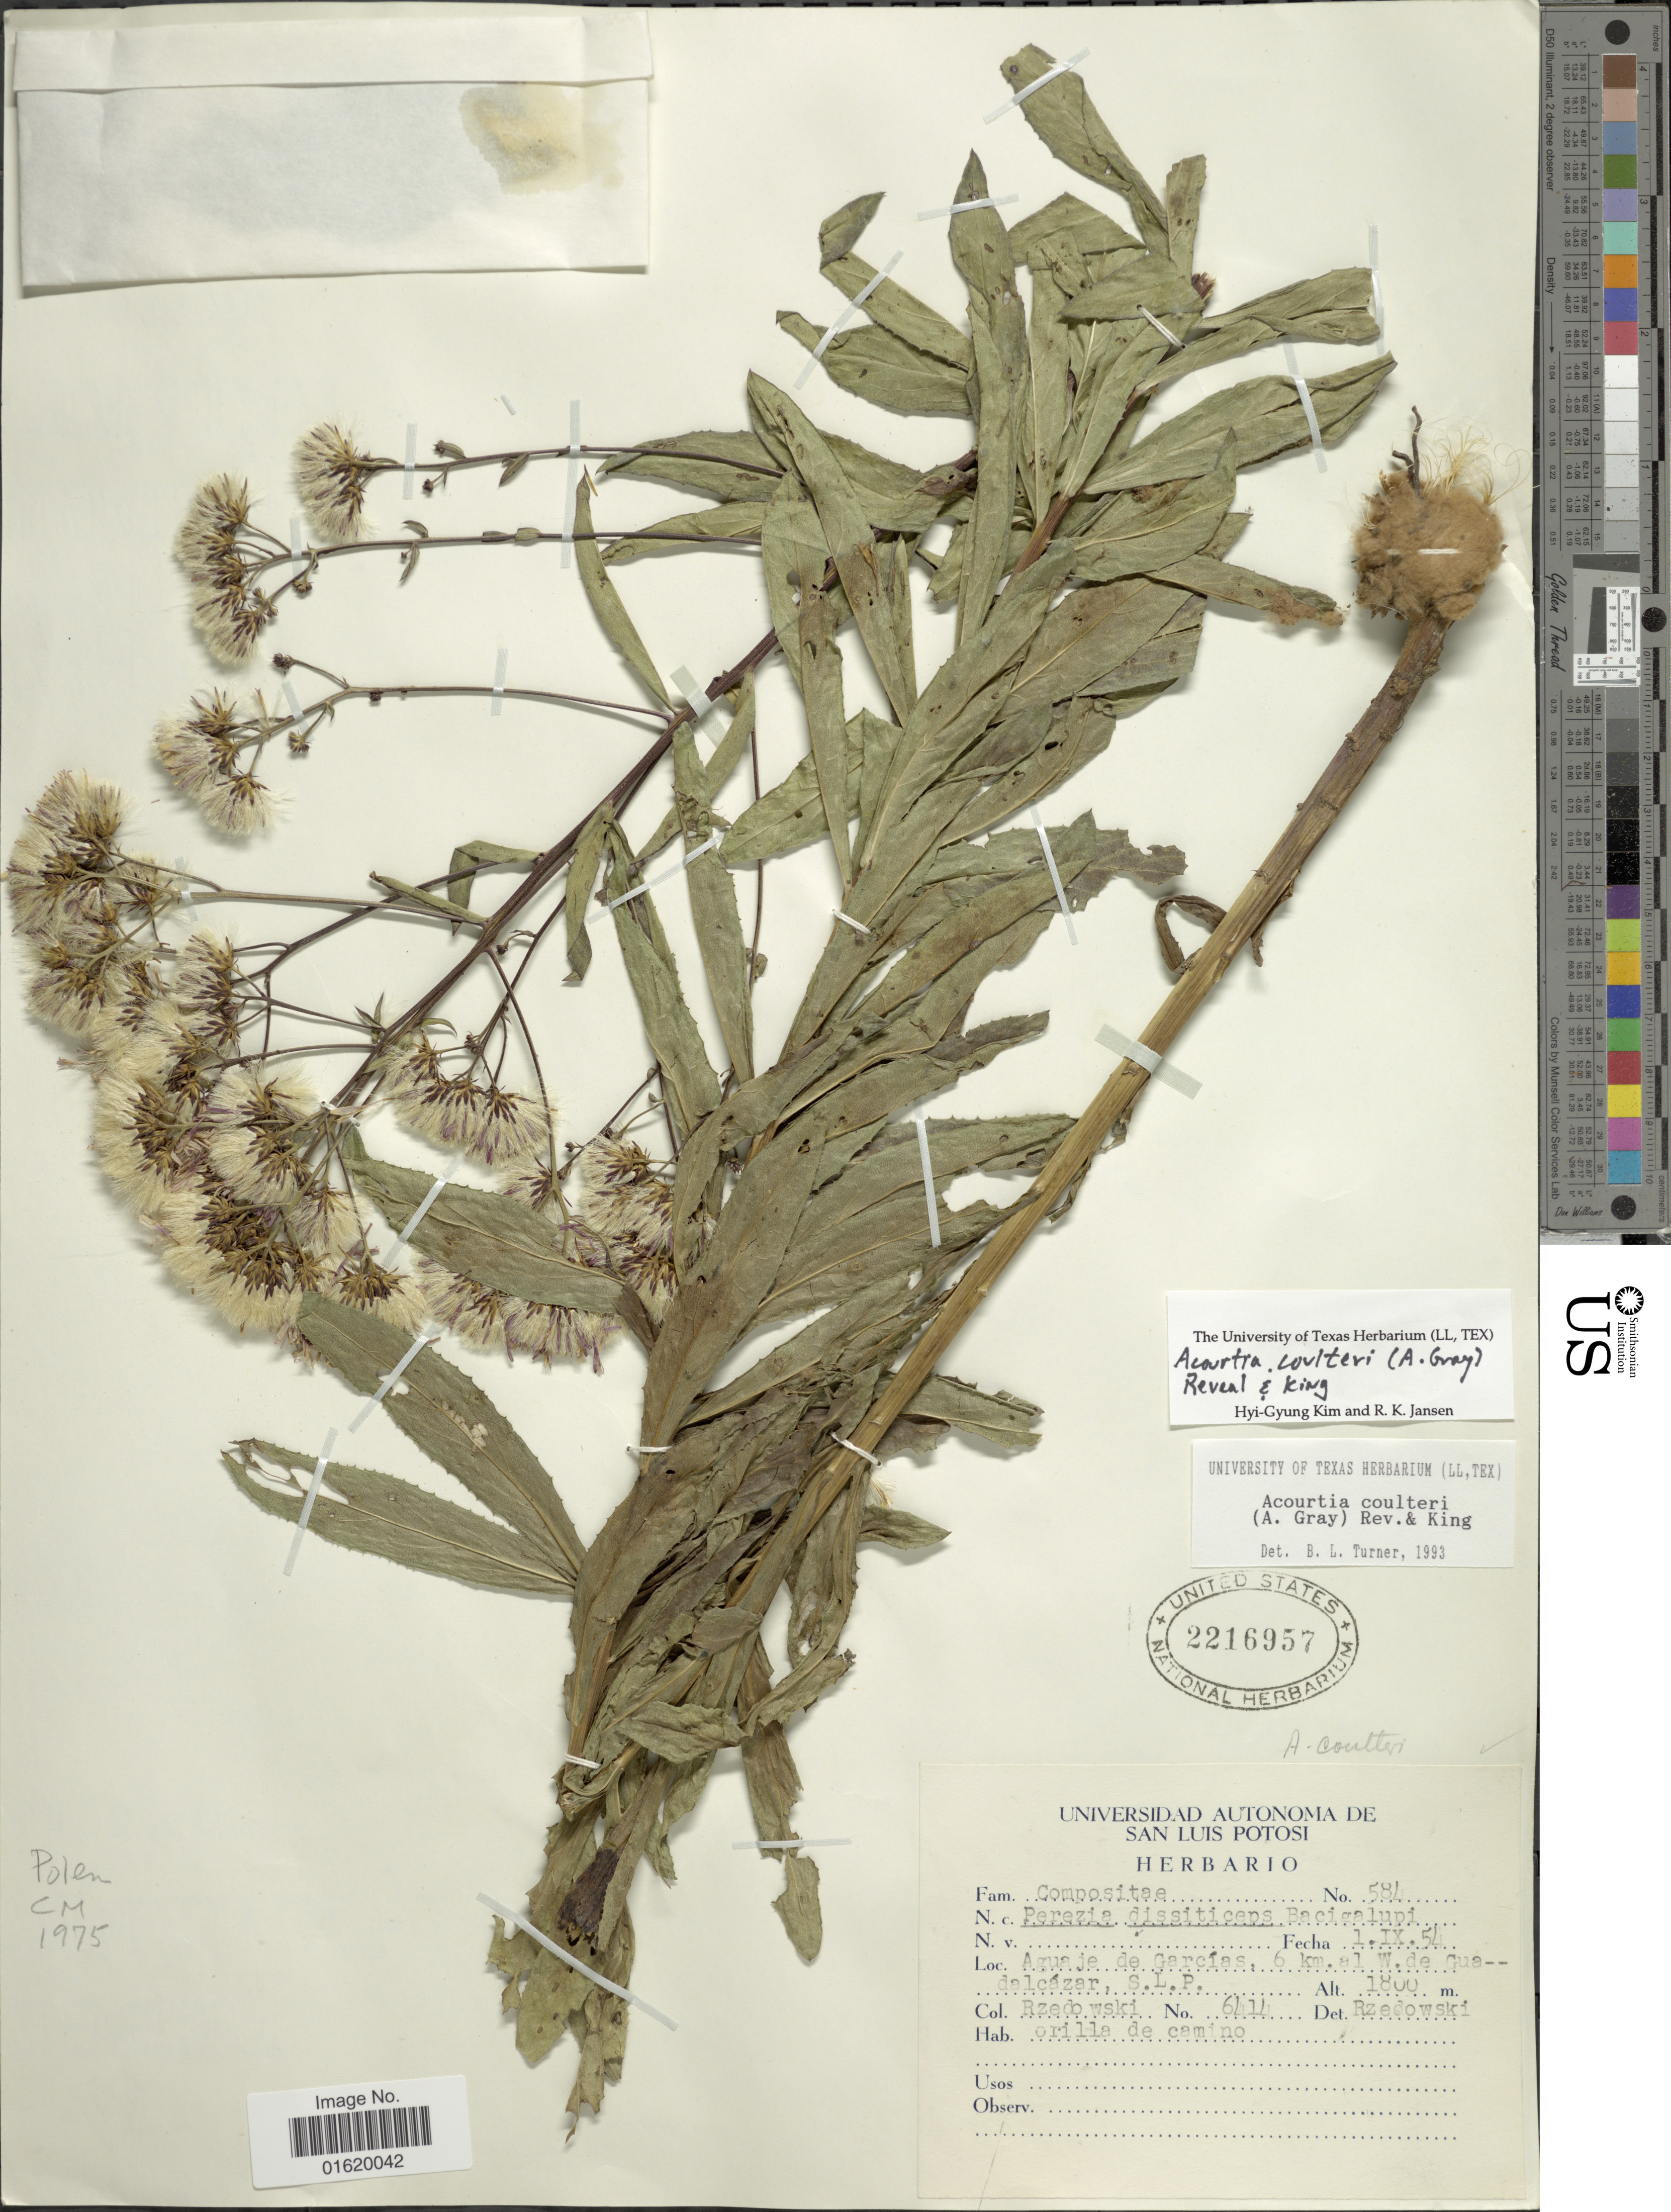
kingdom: Plantae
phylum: Tracheophyta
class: Magnoliopsida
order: Asterales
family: Asteraceae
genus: Acourtia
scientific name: Acourtia coulteri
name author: (A. Gray) Reveal & R.M. King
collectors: Rzedowski, --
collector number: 584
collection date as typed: Transcribed d/m/y: 1/9/54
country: Mexico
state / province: San Luis Potosí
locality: Aguaje de Garcías, 6 km. al W. de Guadalcázar, S. L. P.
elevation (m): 1800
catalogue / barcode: US 2216957